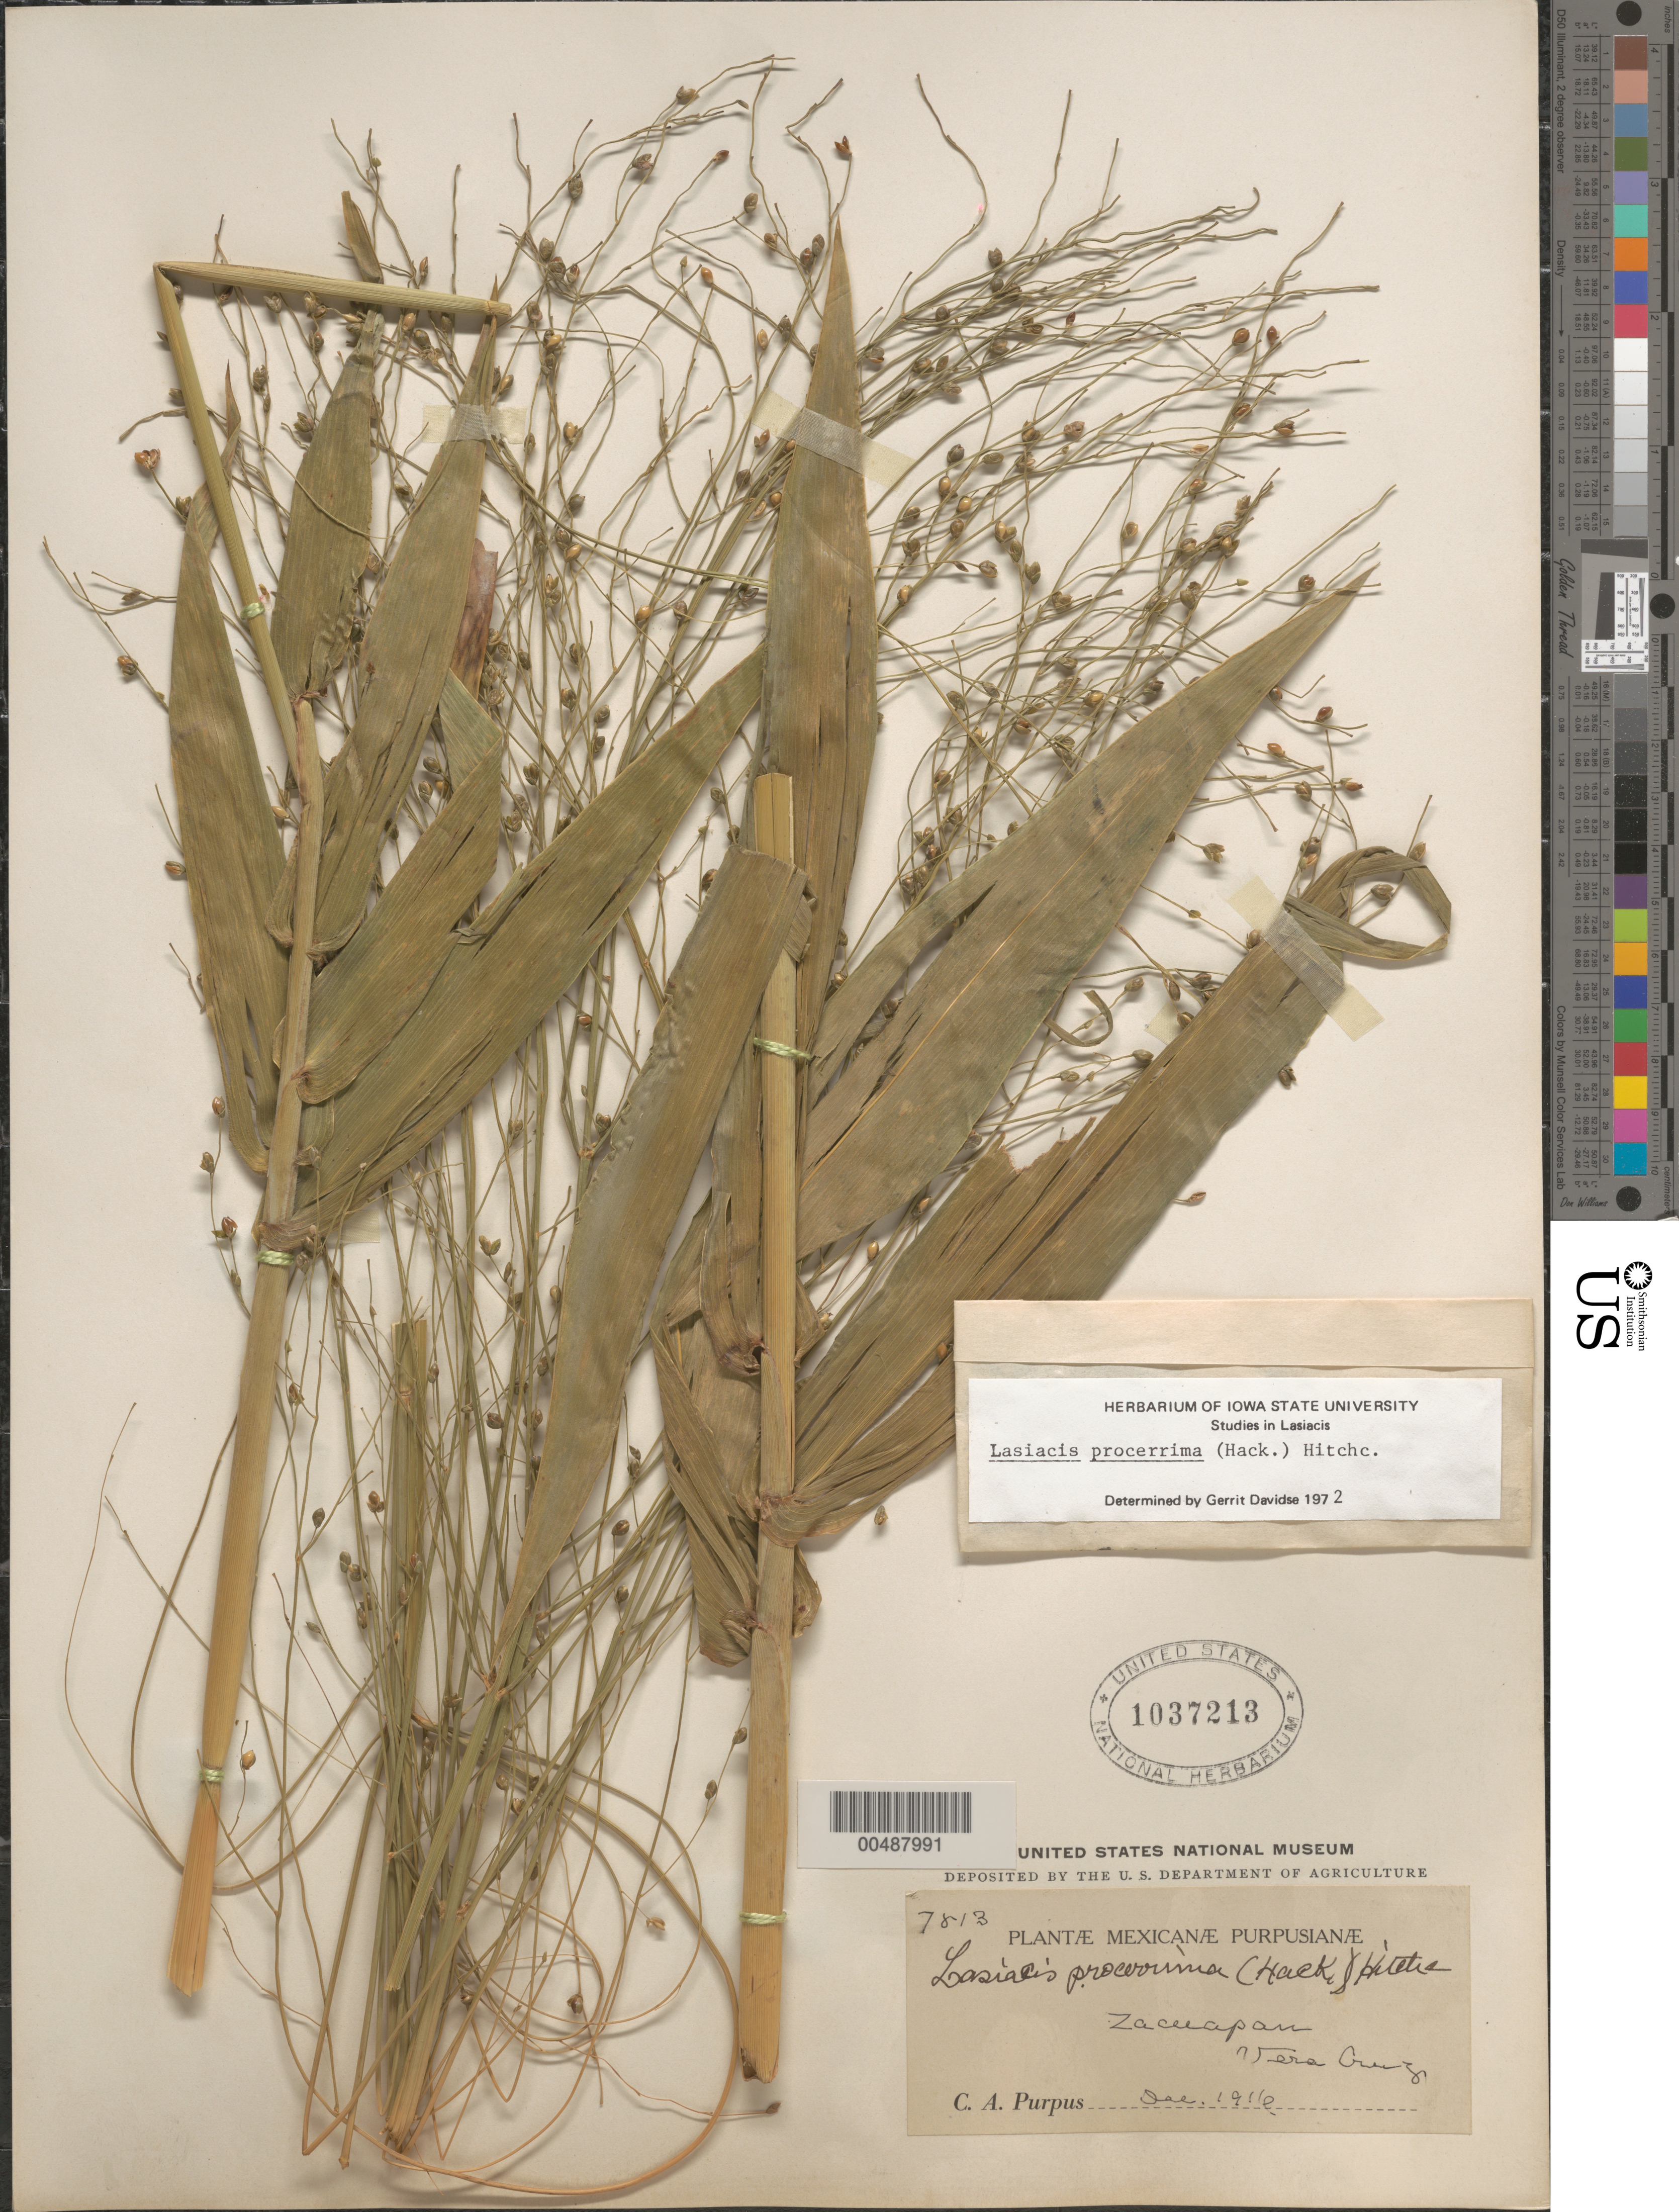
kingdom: Plantae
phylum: Tracheophyta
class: Liliopsida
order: Poales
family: Poaceae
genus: Lasiacis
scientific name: Lasiacis procerrima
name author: (Hack.) Hitchc.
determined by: Davidse, Gerrit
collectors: C. A. Purpus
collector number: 7813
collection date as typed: Dec 1916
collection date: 1916-12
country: Mexico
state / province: Veracruz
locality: Zacuapan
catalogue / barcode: US 1037213